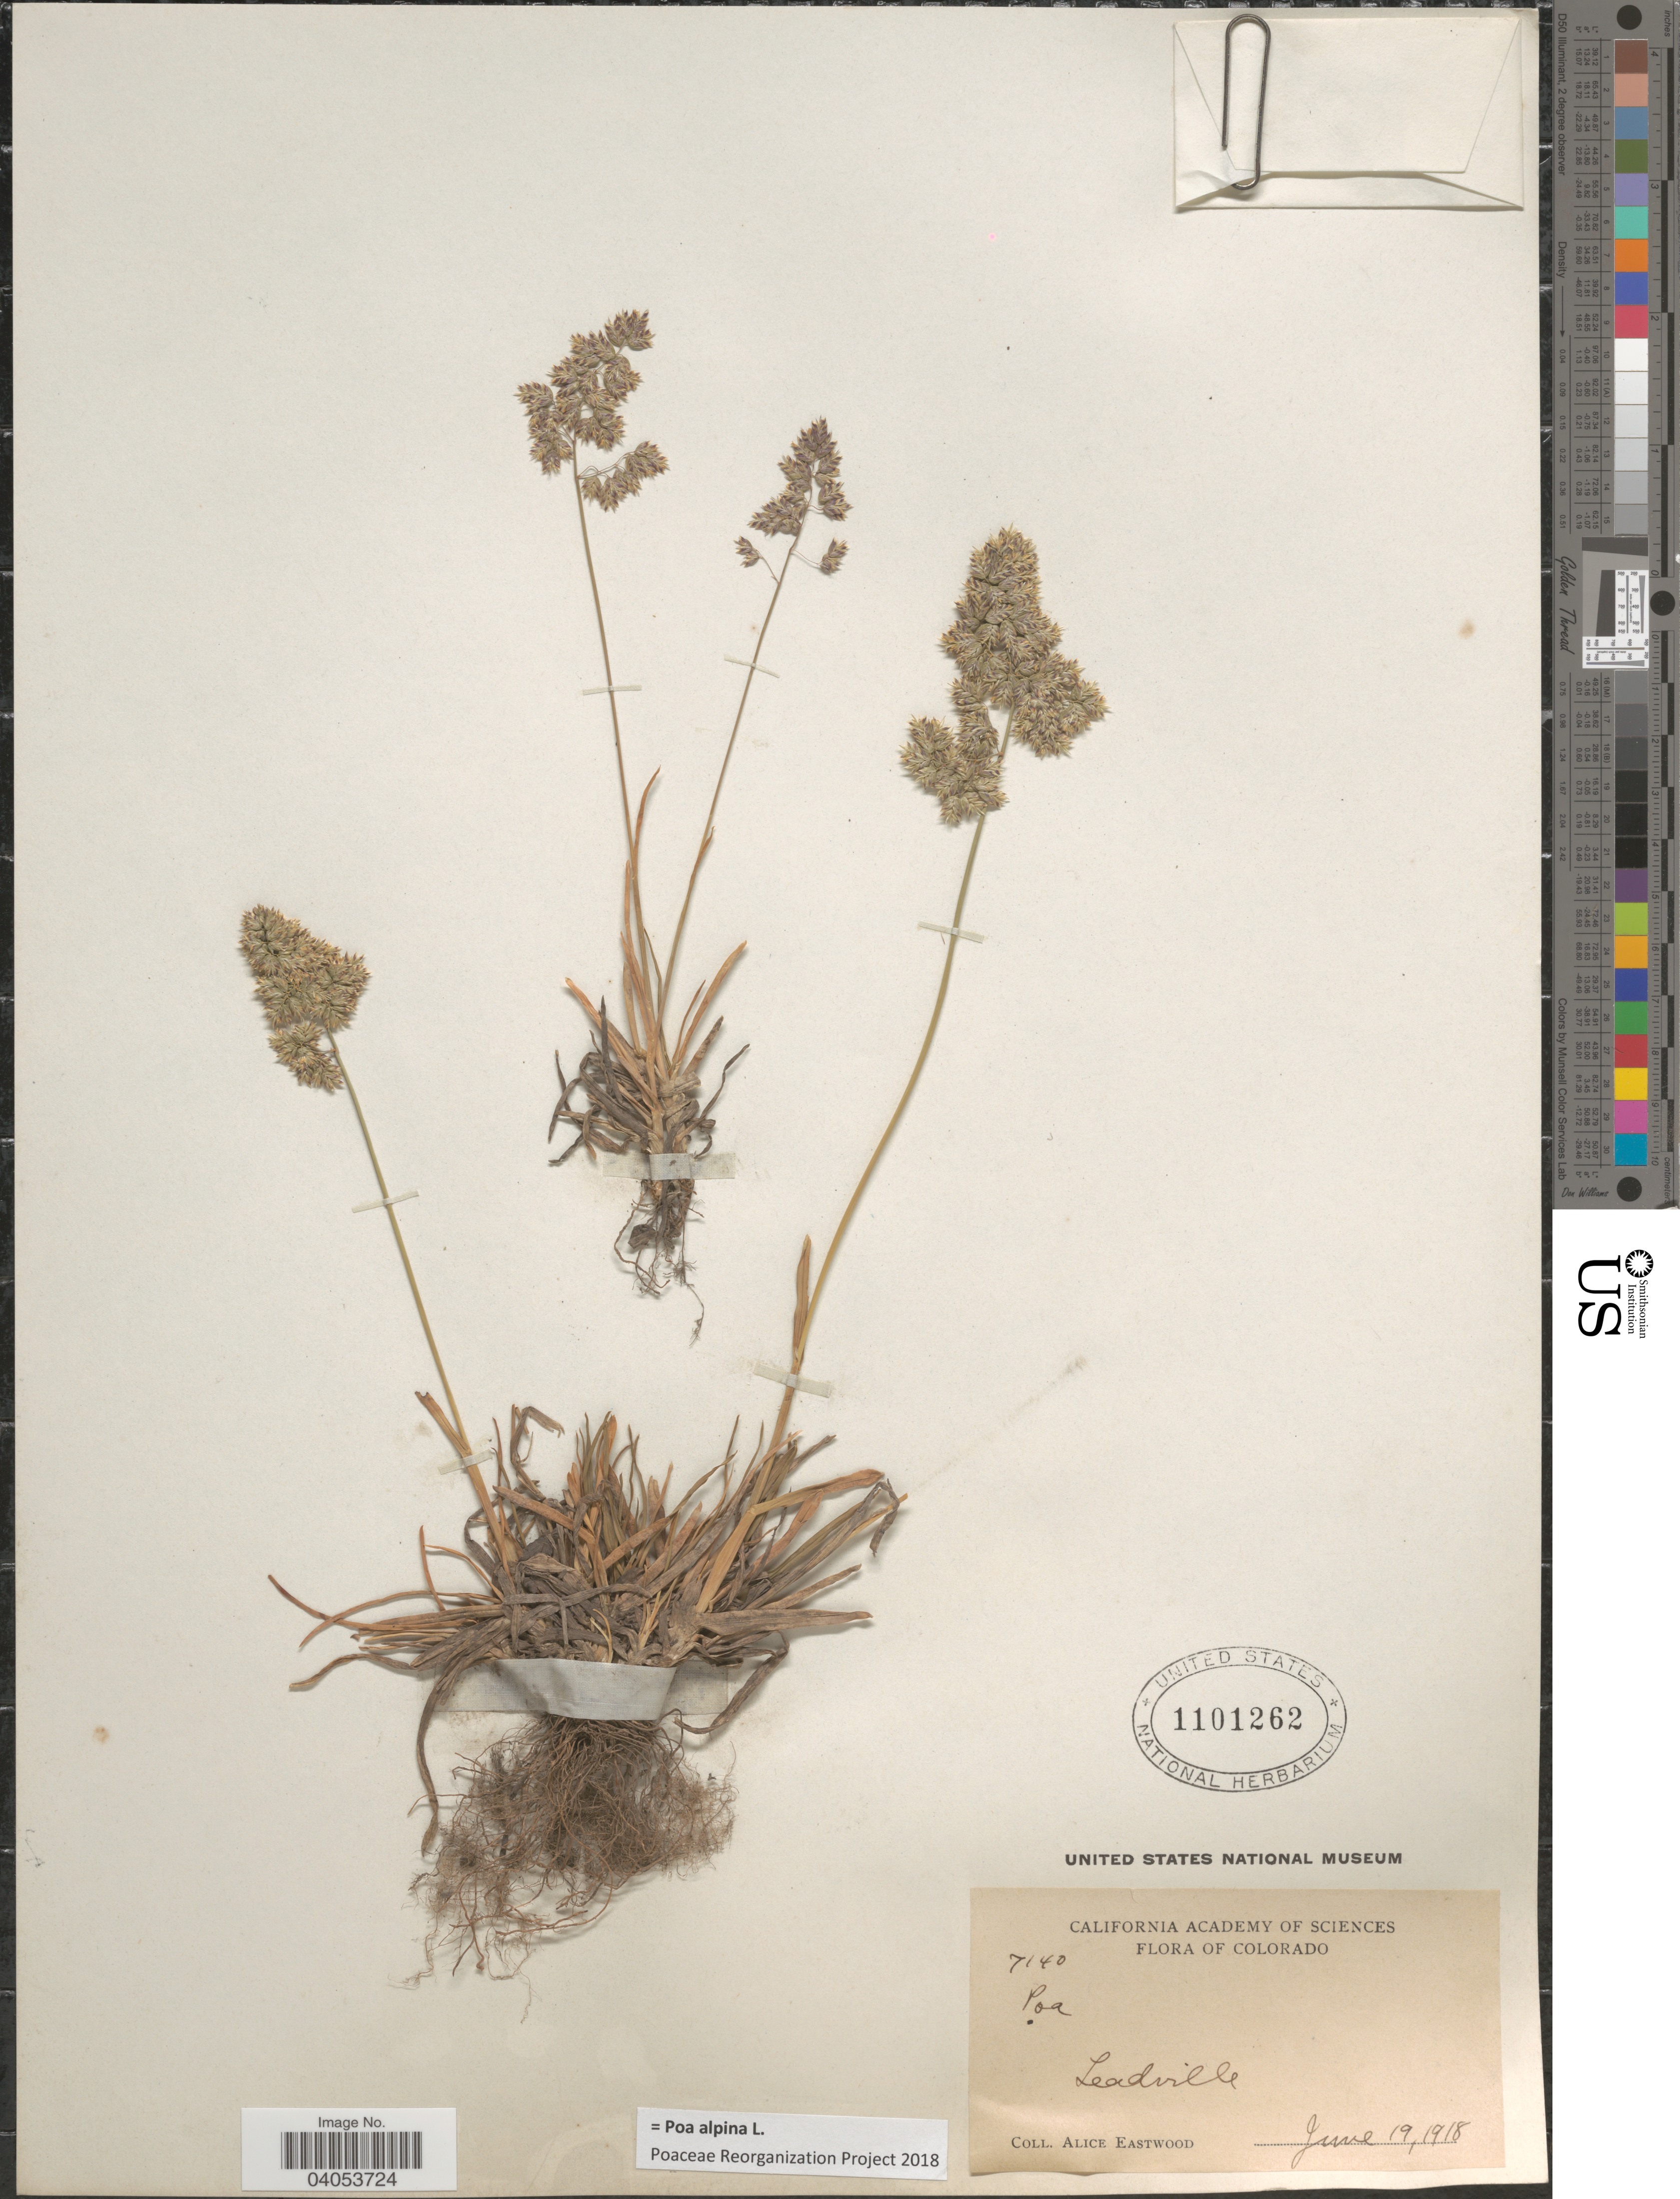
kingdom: Plantae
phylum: Tracheophyta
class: Liliopsida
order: Poales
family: Poaceae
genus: Poa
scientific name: Poa alpina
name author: L.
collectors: A. Eastwood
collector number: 7140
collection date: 1918-06-19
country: United States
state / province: Colorado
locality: Leadville.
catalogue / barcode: US 1101262